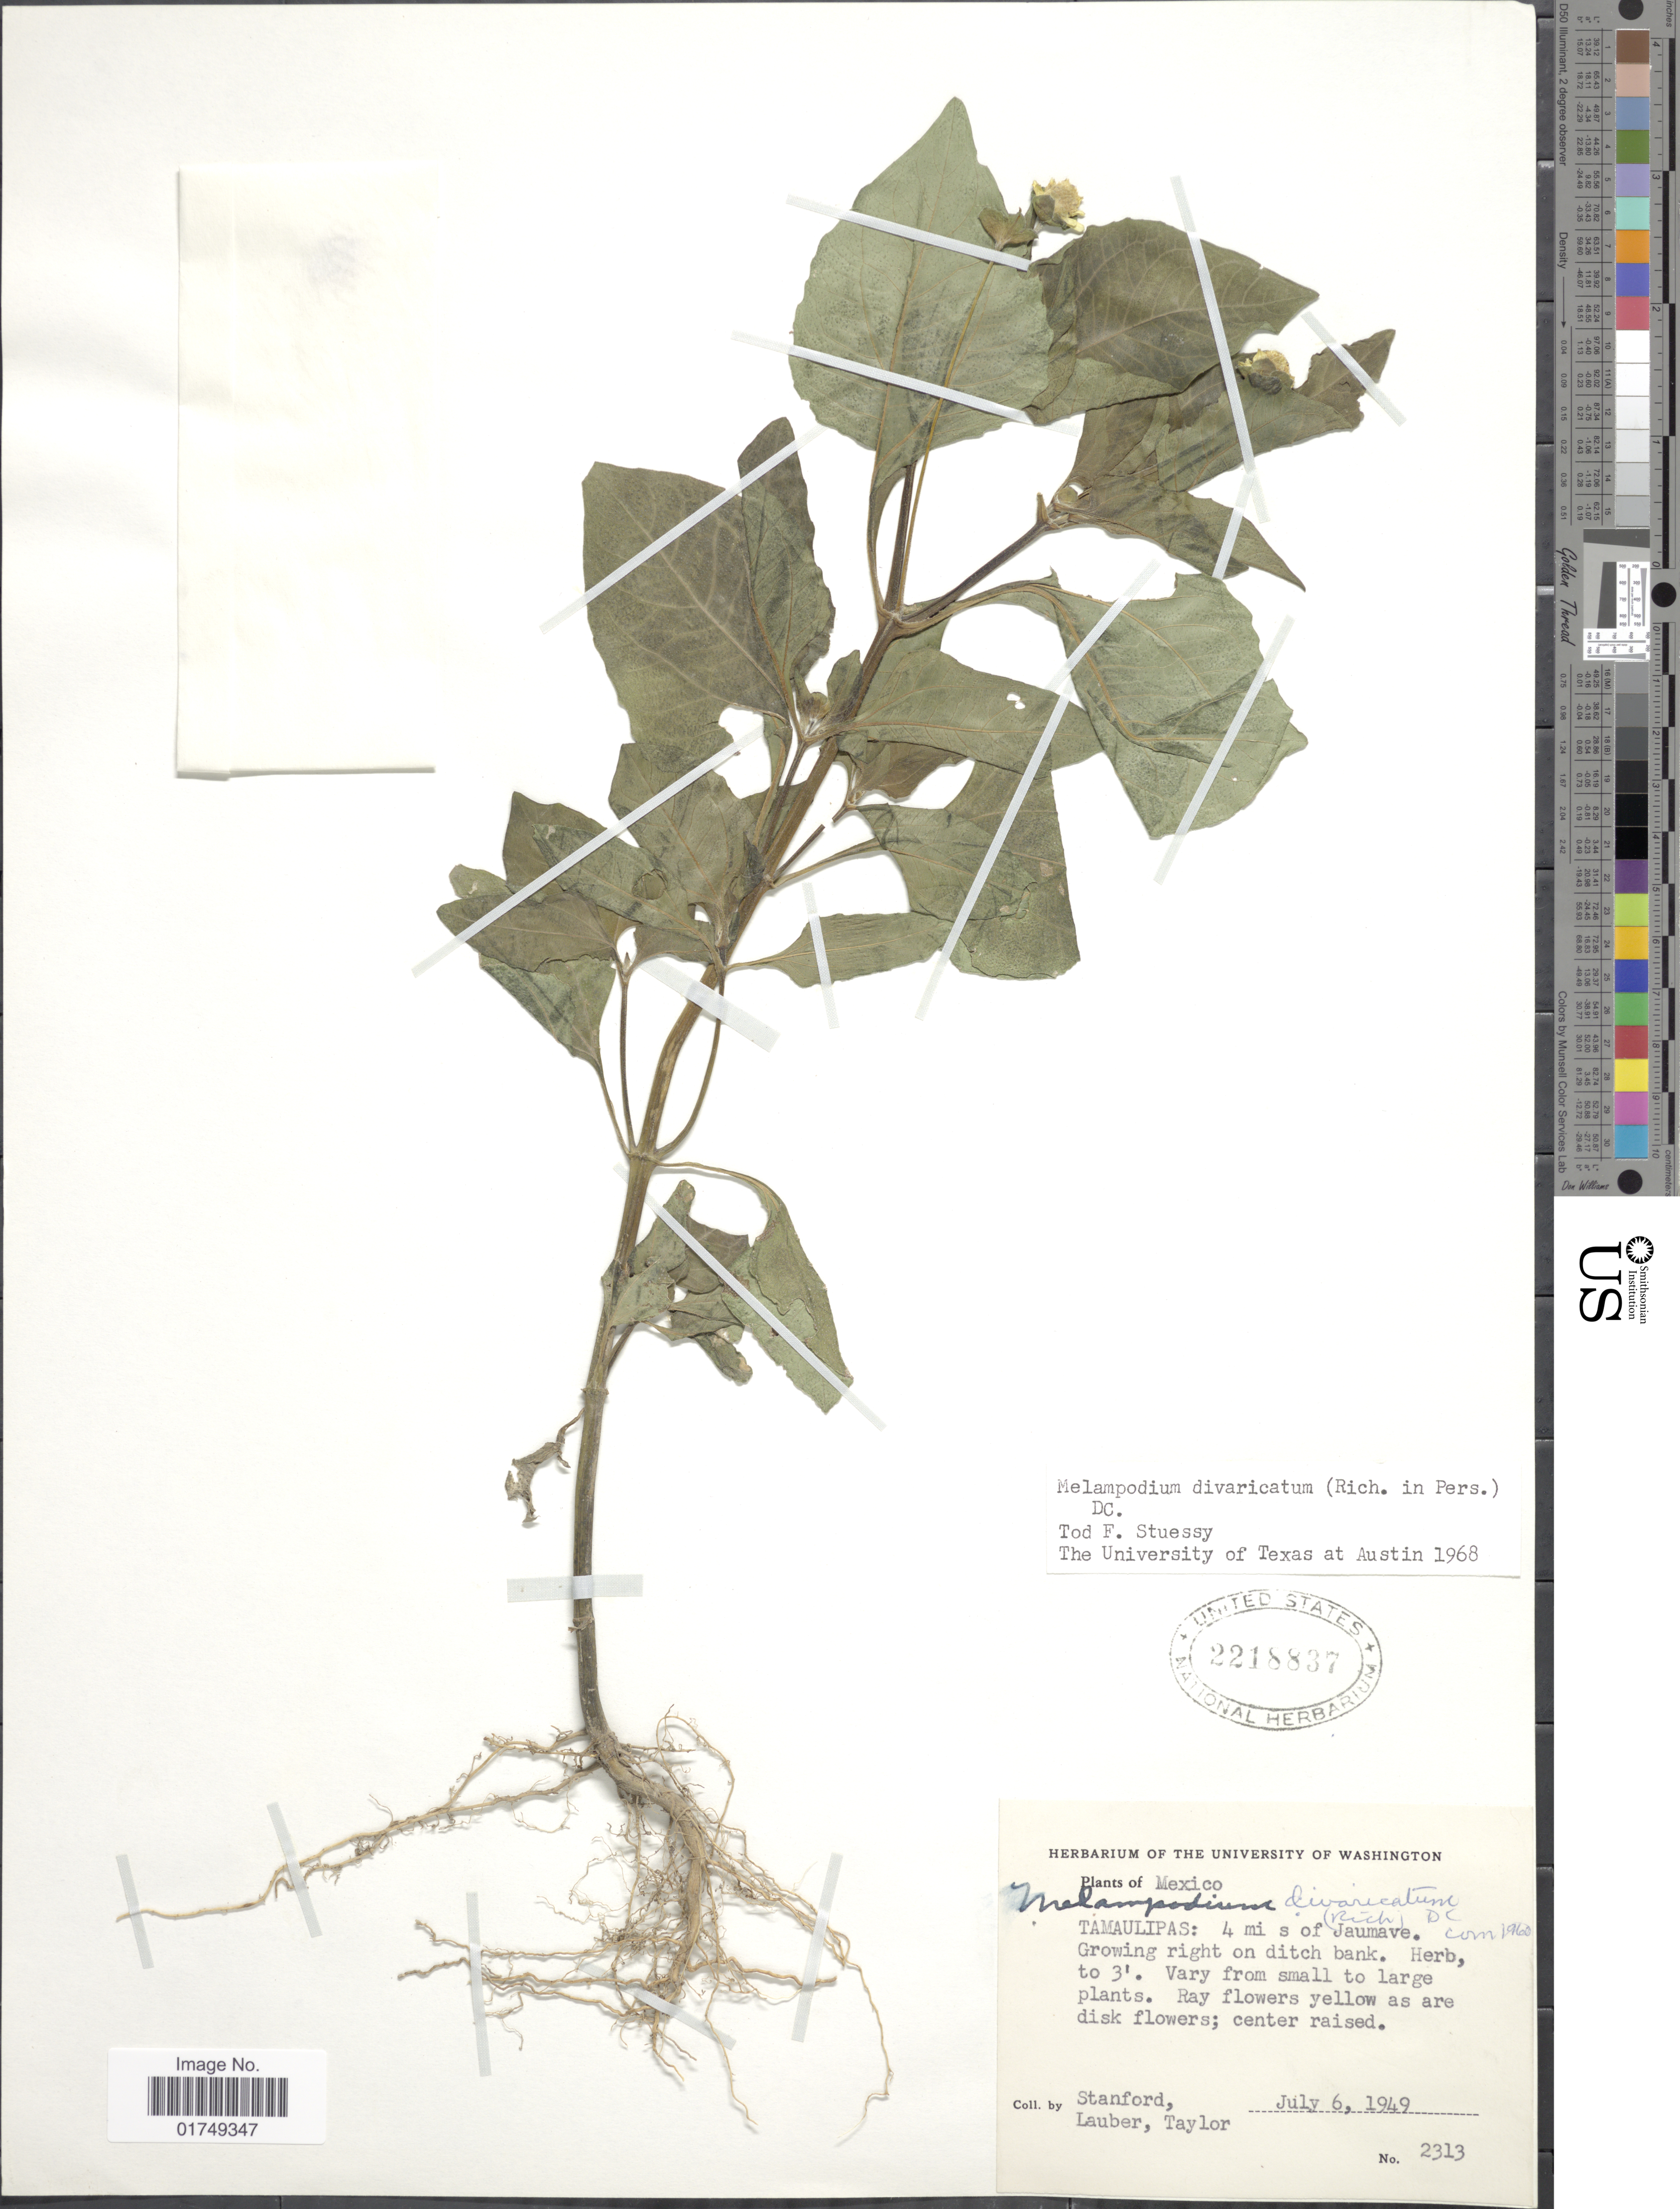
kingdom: Plantae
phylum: Tracheophyta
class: Magnoliopsida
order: Asterales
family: Asteraceae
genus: Melampodium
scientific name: Melampodium divaricatum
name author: (Rich.) DC.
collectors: -. Stanford, -. Lauber & -. Taylor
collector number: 2313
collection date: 1949-07-06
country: Mexico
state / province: Tamaulipas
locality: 4 mi S of Jaumave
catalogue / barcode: US 2218837